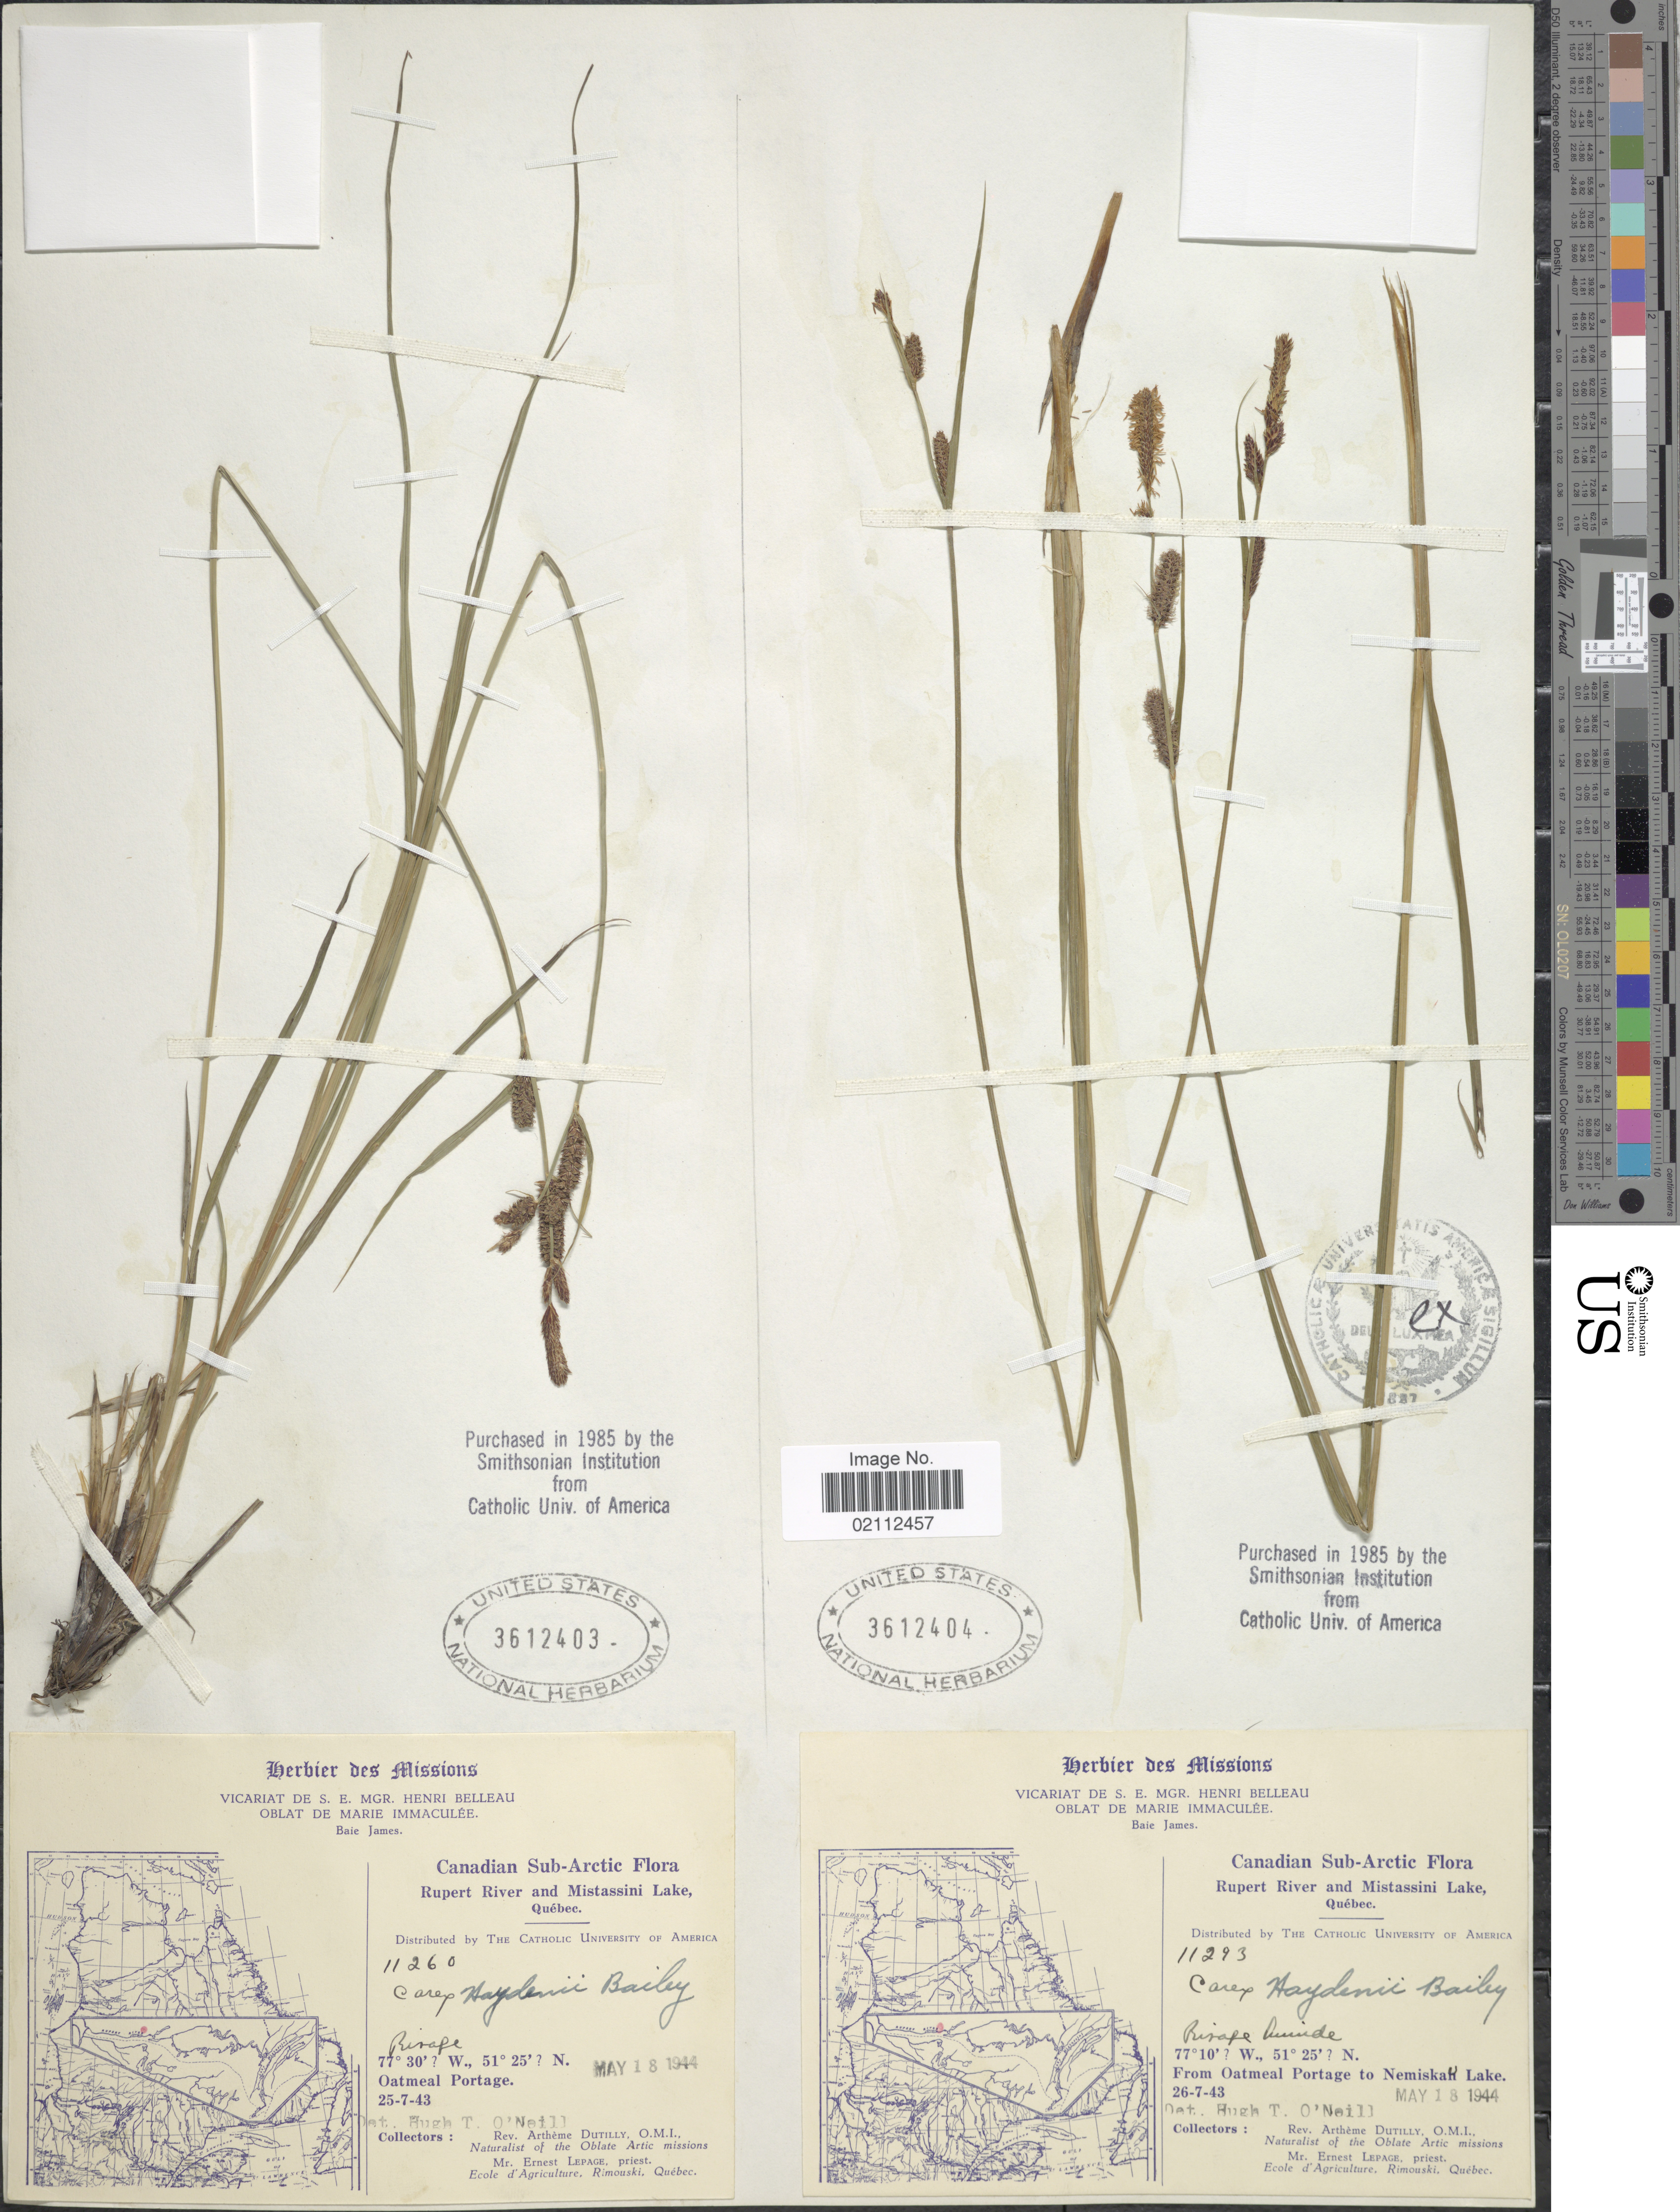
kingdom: Plantae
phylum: Tracheophyta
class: Liliopsida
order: Poales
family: Cyperaceae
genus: Carex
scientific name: Carex haydenii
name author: Dewey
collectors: A. Dutilly & E. Lepage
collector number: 11260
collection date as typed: Transcribed d/m/y: 25/7/43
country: Canada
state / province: Quebec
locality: Canadian Sub-Arctic, Rupert River and Mistassini Lake, Rivage, Oatmeal Portage.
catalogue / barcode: US 3612403